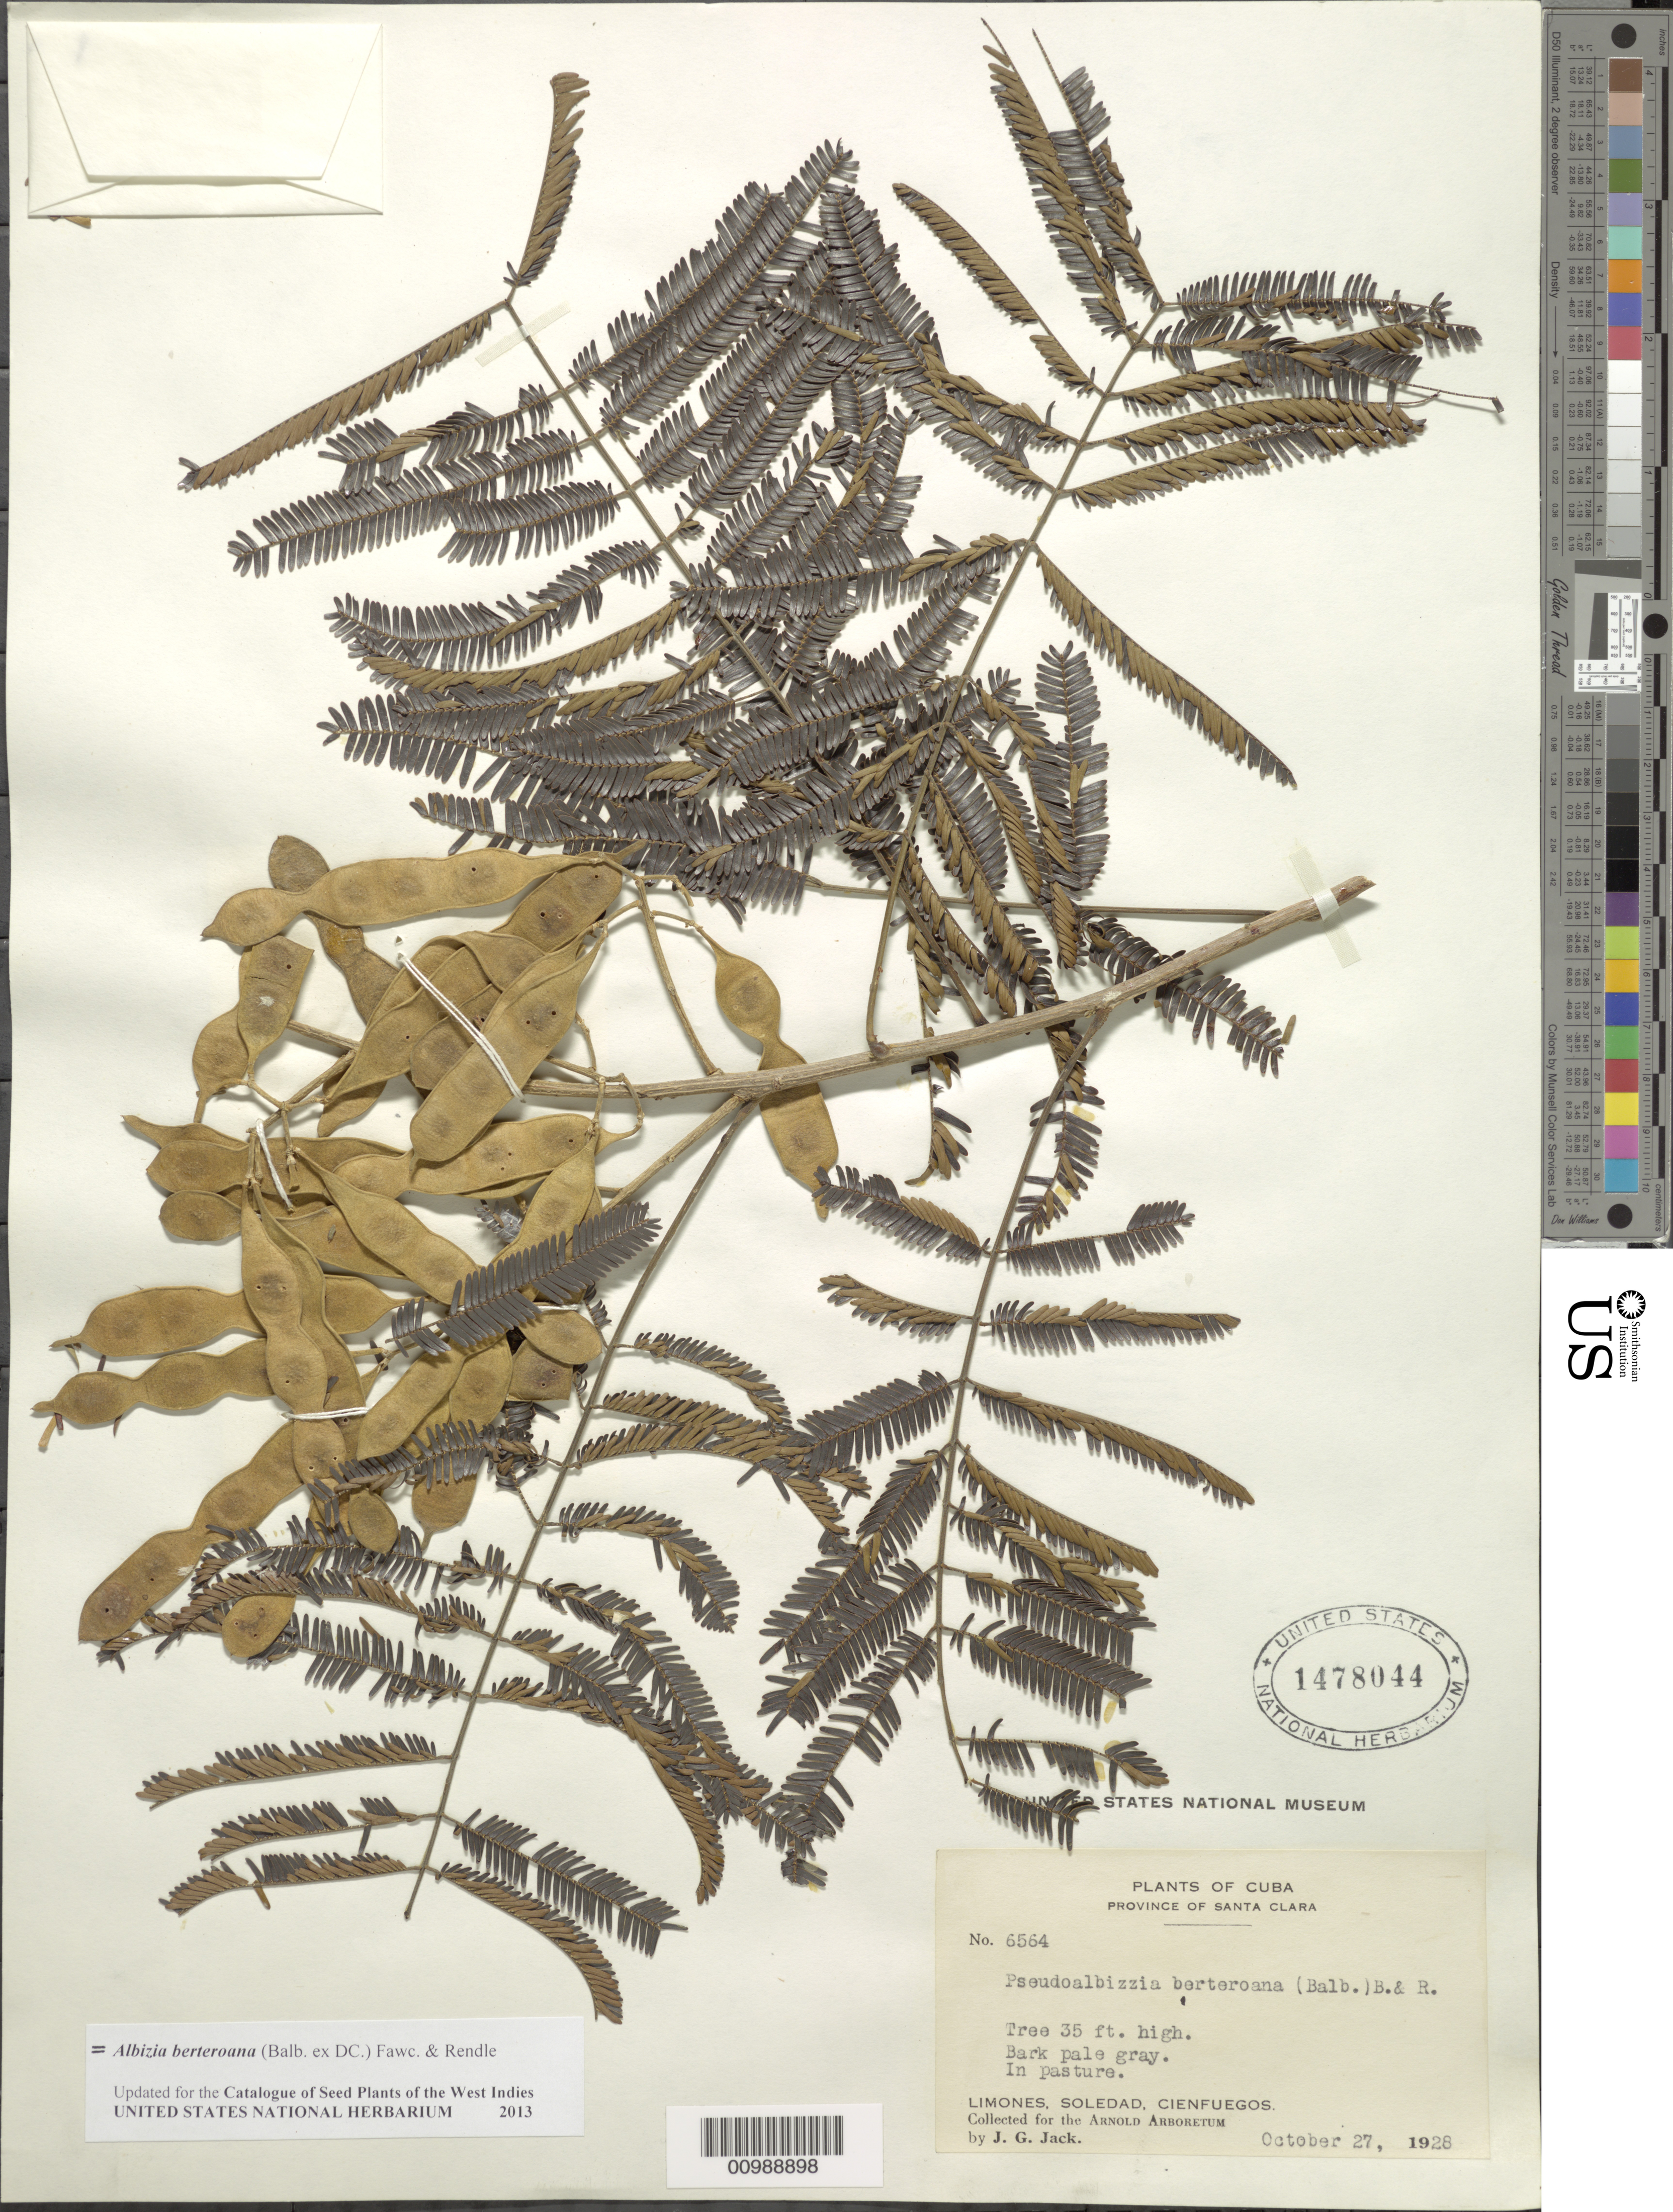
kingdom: Plantae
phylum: Tracheophyta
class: Magnoliopsida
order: Fabales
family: Fabaceae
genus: Pseudalbizzia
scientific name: Pseudalbizzia berteroana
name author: (Balb. ex DC.) Britton & Rose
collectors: J. G. Jack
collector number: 6564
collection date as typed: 27 Oct 1928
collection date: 1928-10-27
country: Cuba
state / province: Cienfuegos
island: Cuba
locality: Soledad; Limones, pasture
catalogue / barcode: US 1478044